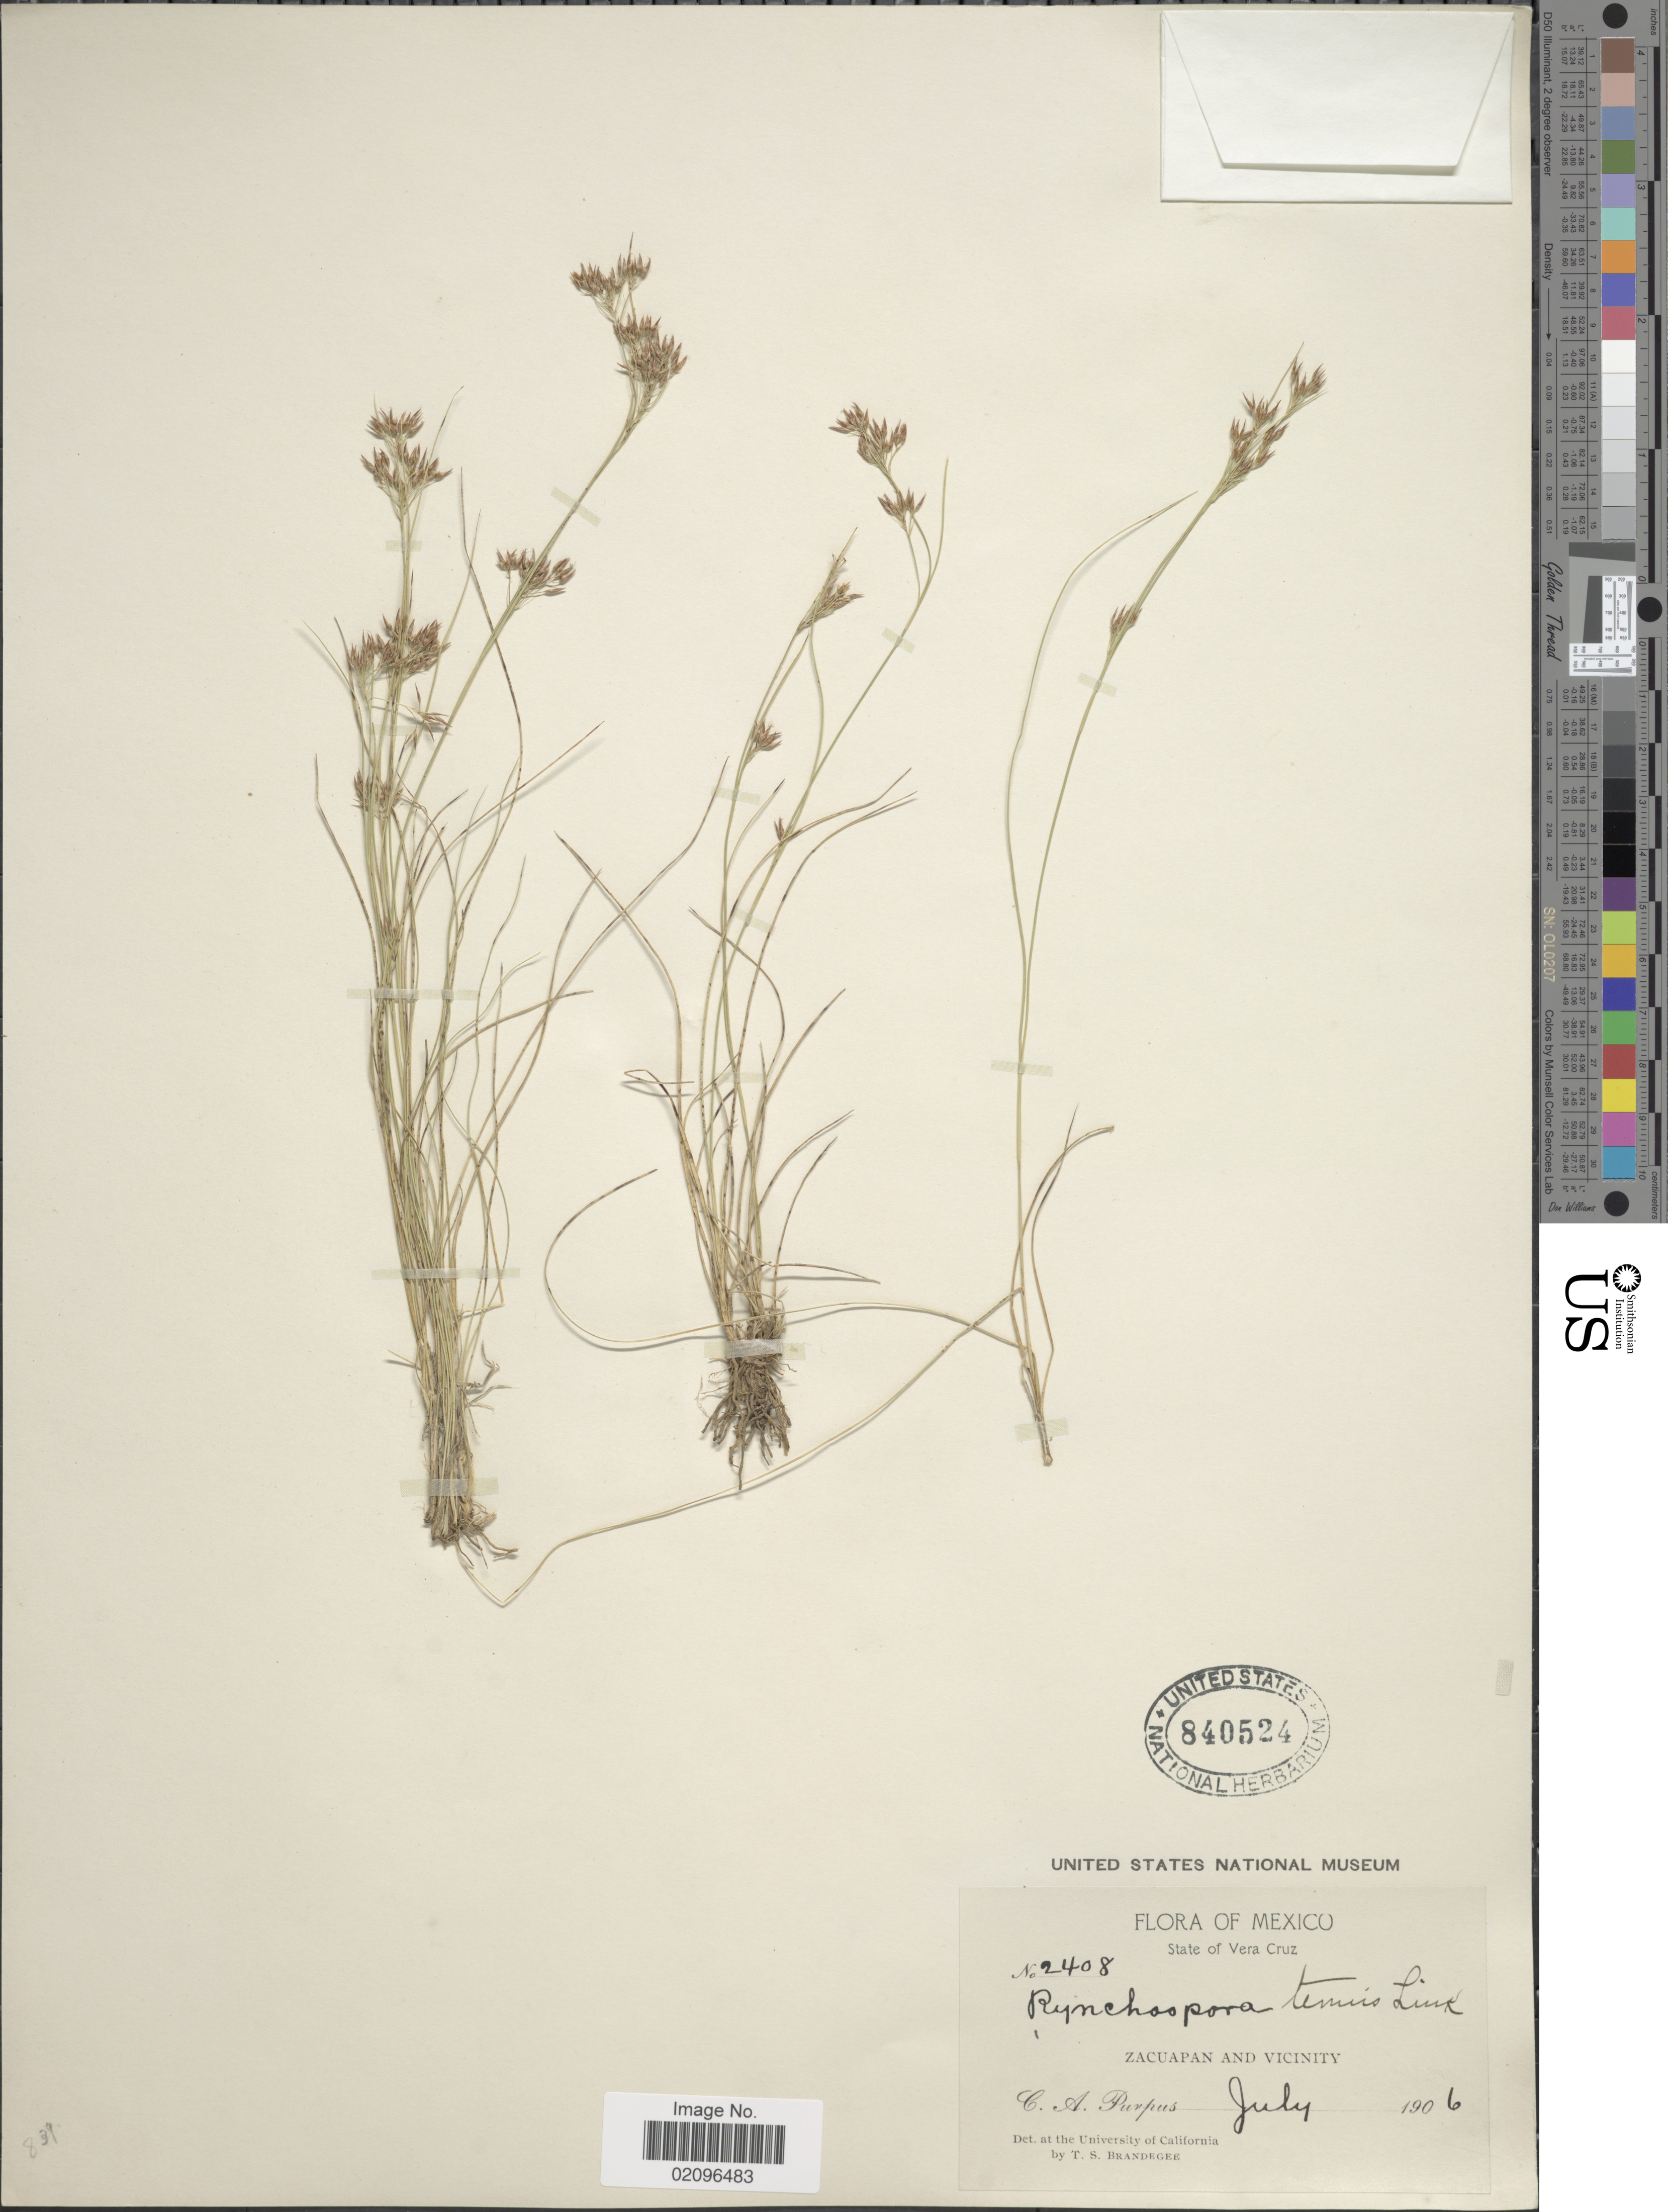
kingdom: Plantae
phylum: Tracheophyta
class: Liliopsida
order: Poales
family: Cyperaceae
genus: Rhynchospora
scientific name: Rhynchospora tenuis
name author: Link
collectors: C. A. Purpus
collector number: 2408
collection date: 1906-07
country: Mexico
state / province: Veracruz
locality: State of Vera Cruz. Zacuapan and vicinity.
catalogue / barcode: US 840524